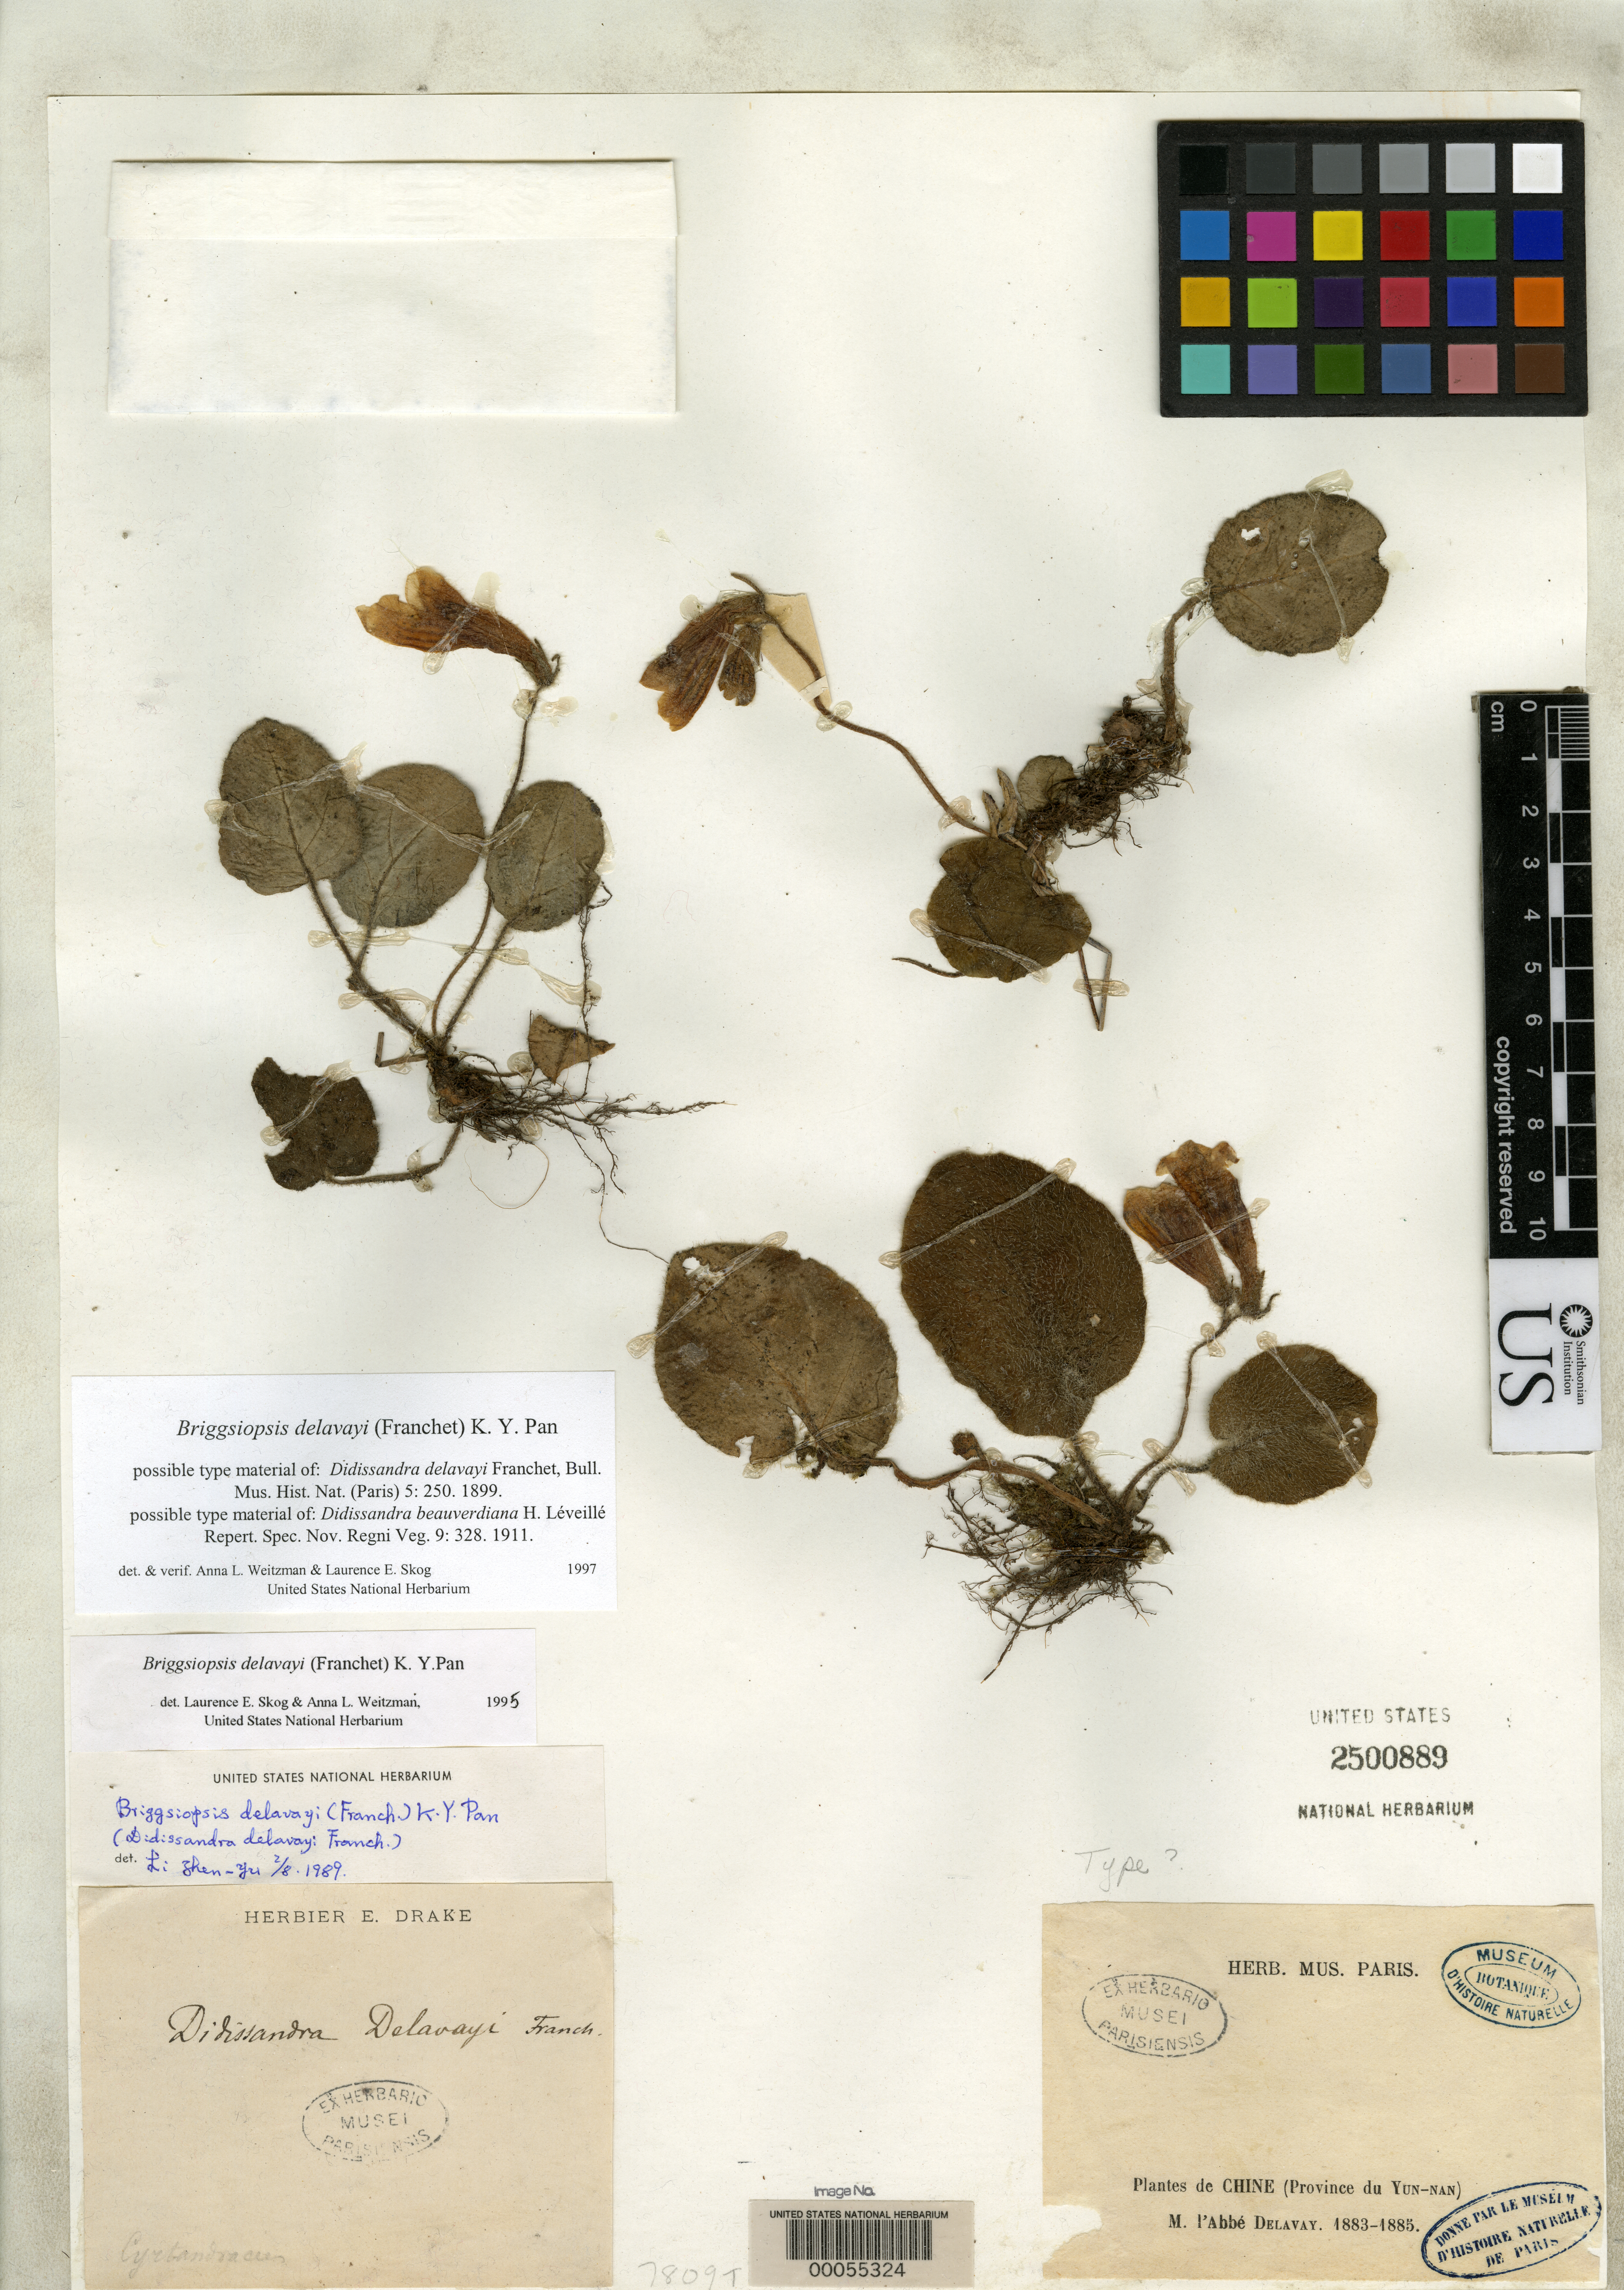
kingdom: Plantae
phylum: Tracheophyta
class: Magnoliopsida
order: Lamiales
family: Gesneriaceae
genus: Didissandra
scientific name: Didissandra delavayi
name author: Franch.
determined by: Weitzman, A. L.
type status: Possible Type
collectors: P. Delavay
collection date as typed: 1883 to -- --- 1885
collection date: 1883/1885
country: China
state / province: Yunnan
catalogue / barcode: US 2500889-2